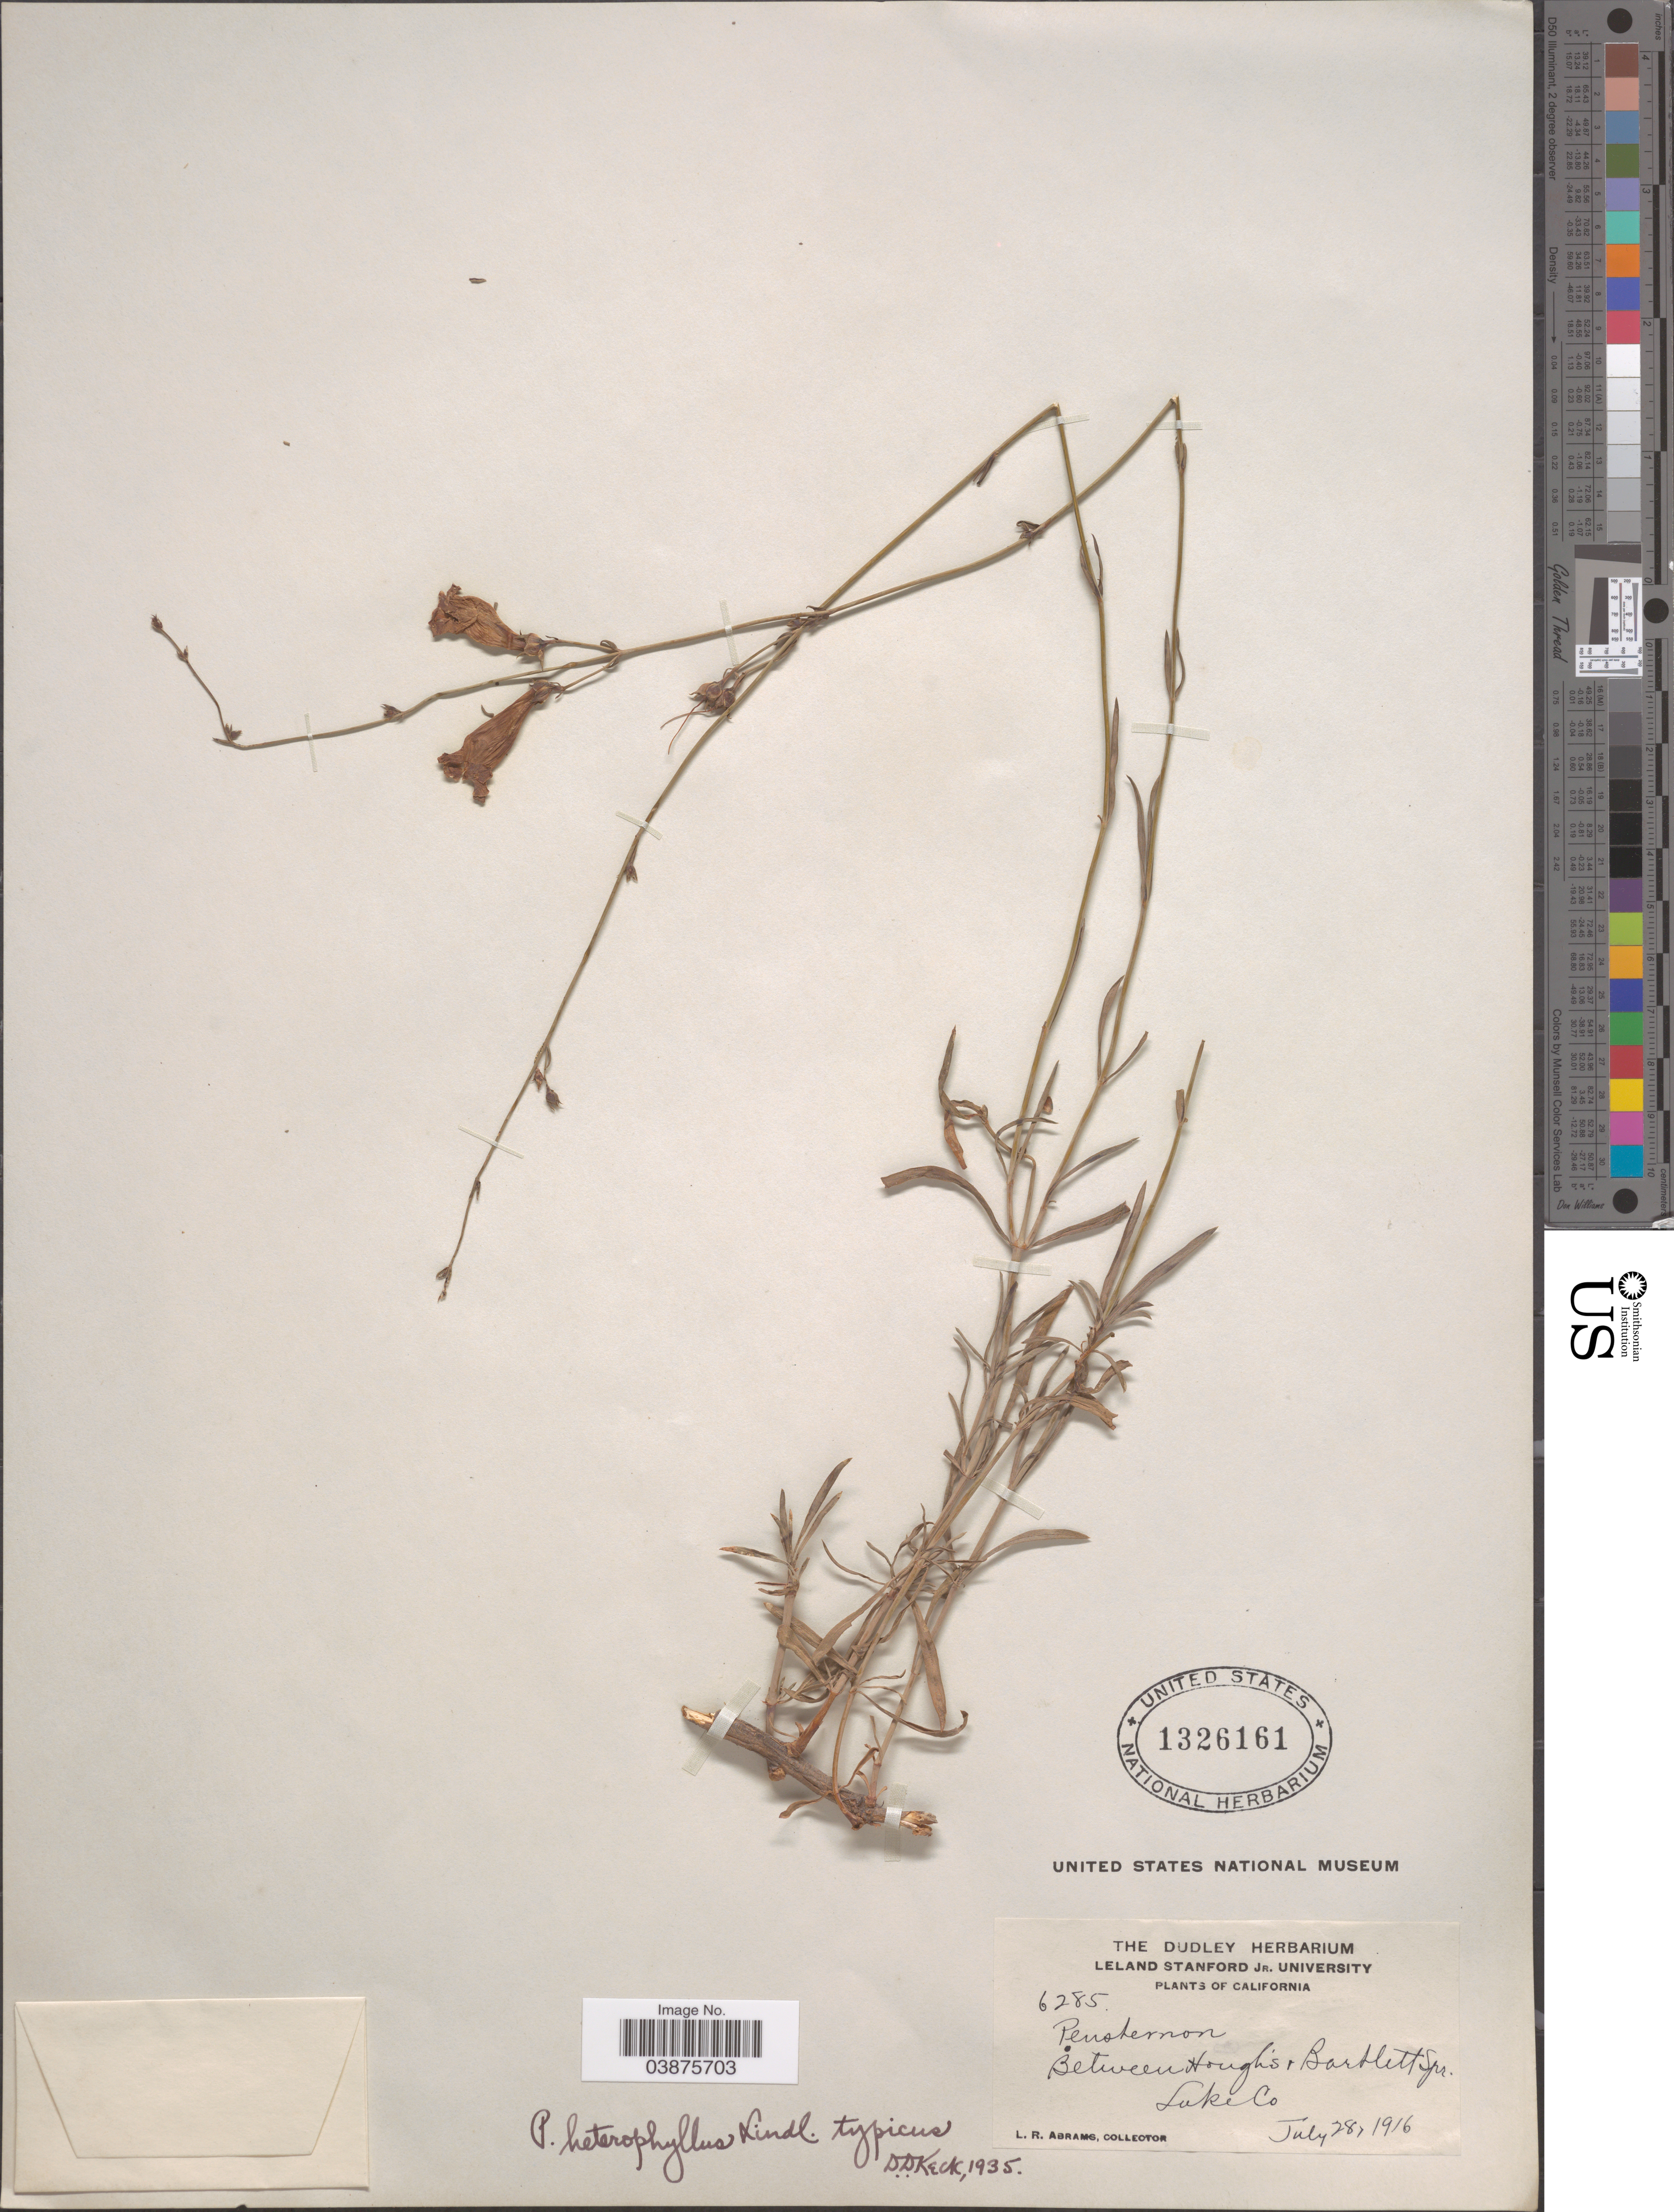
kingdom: Plantae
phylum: Tracheophyta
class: Magnoliopsida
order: Lamiales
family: Plantaginaceae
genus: Penstemon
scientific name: Penstemon heterophyllus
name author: Lindl.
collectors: L. Abrams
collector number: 6285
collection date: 1916-07-28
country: United States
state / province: California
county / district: Lake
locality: Between Hough's & Bartlett Spr. Lake Co.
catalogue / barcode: US 1326161